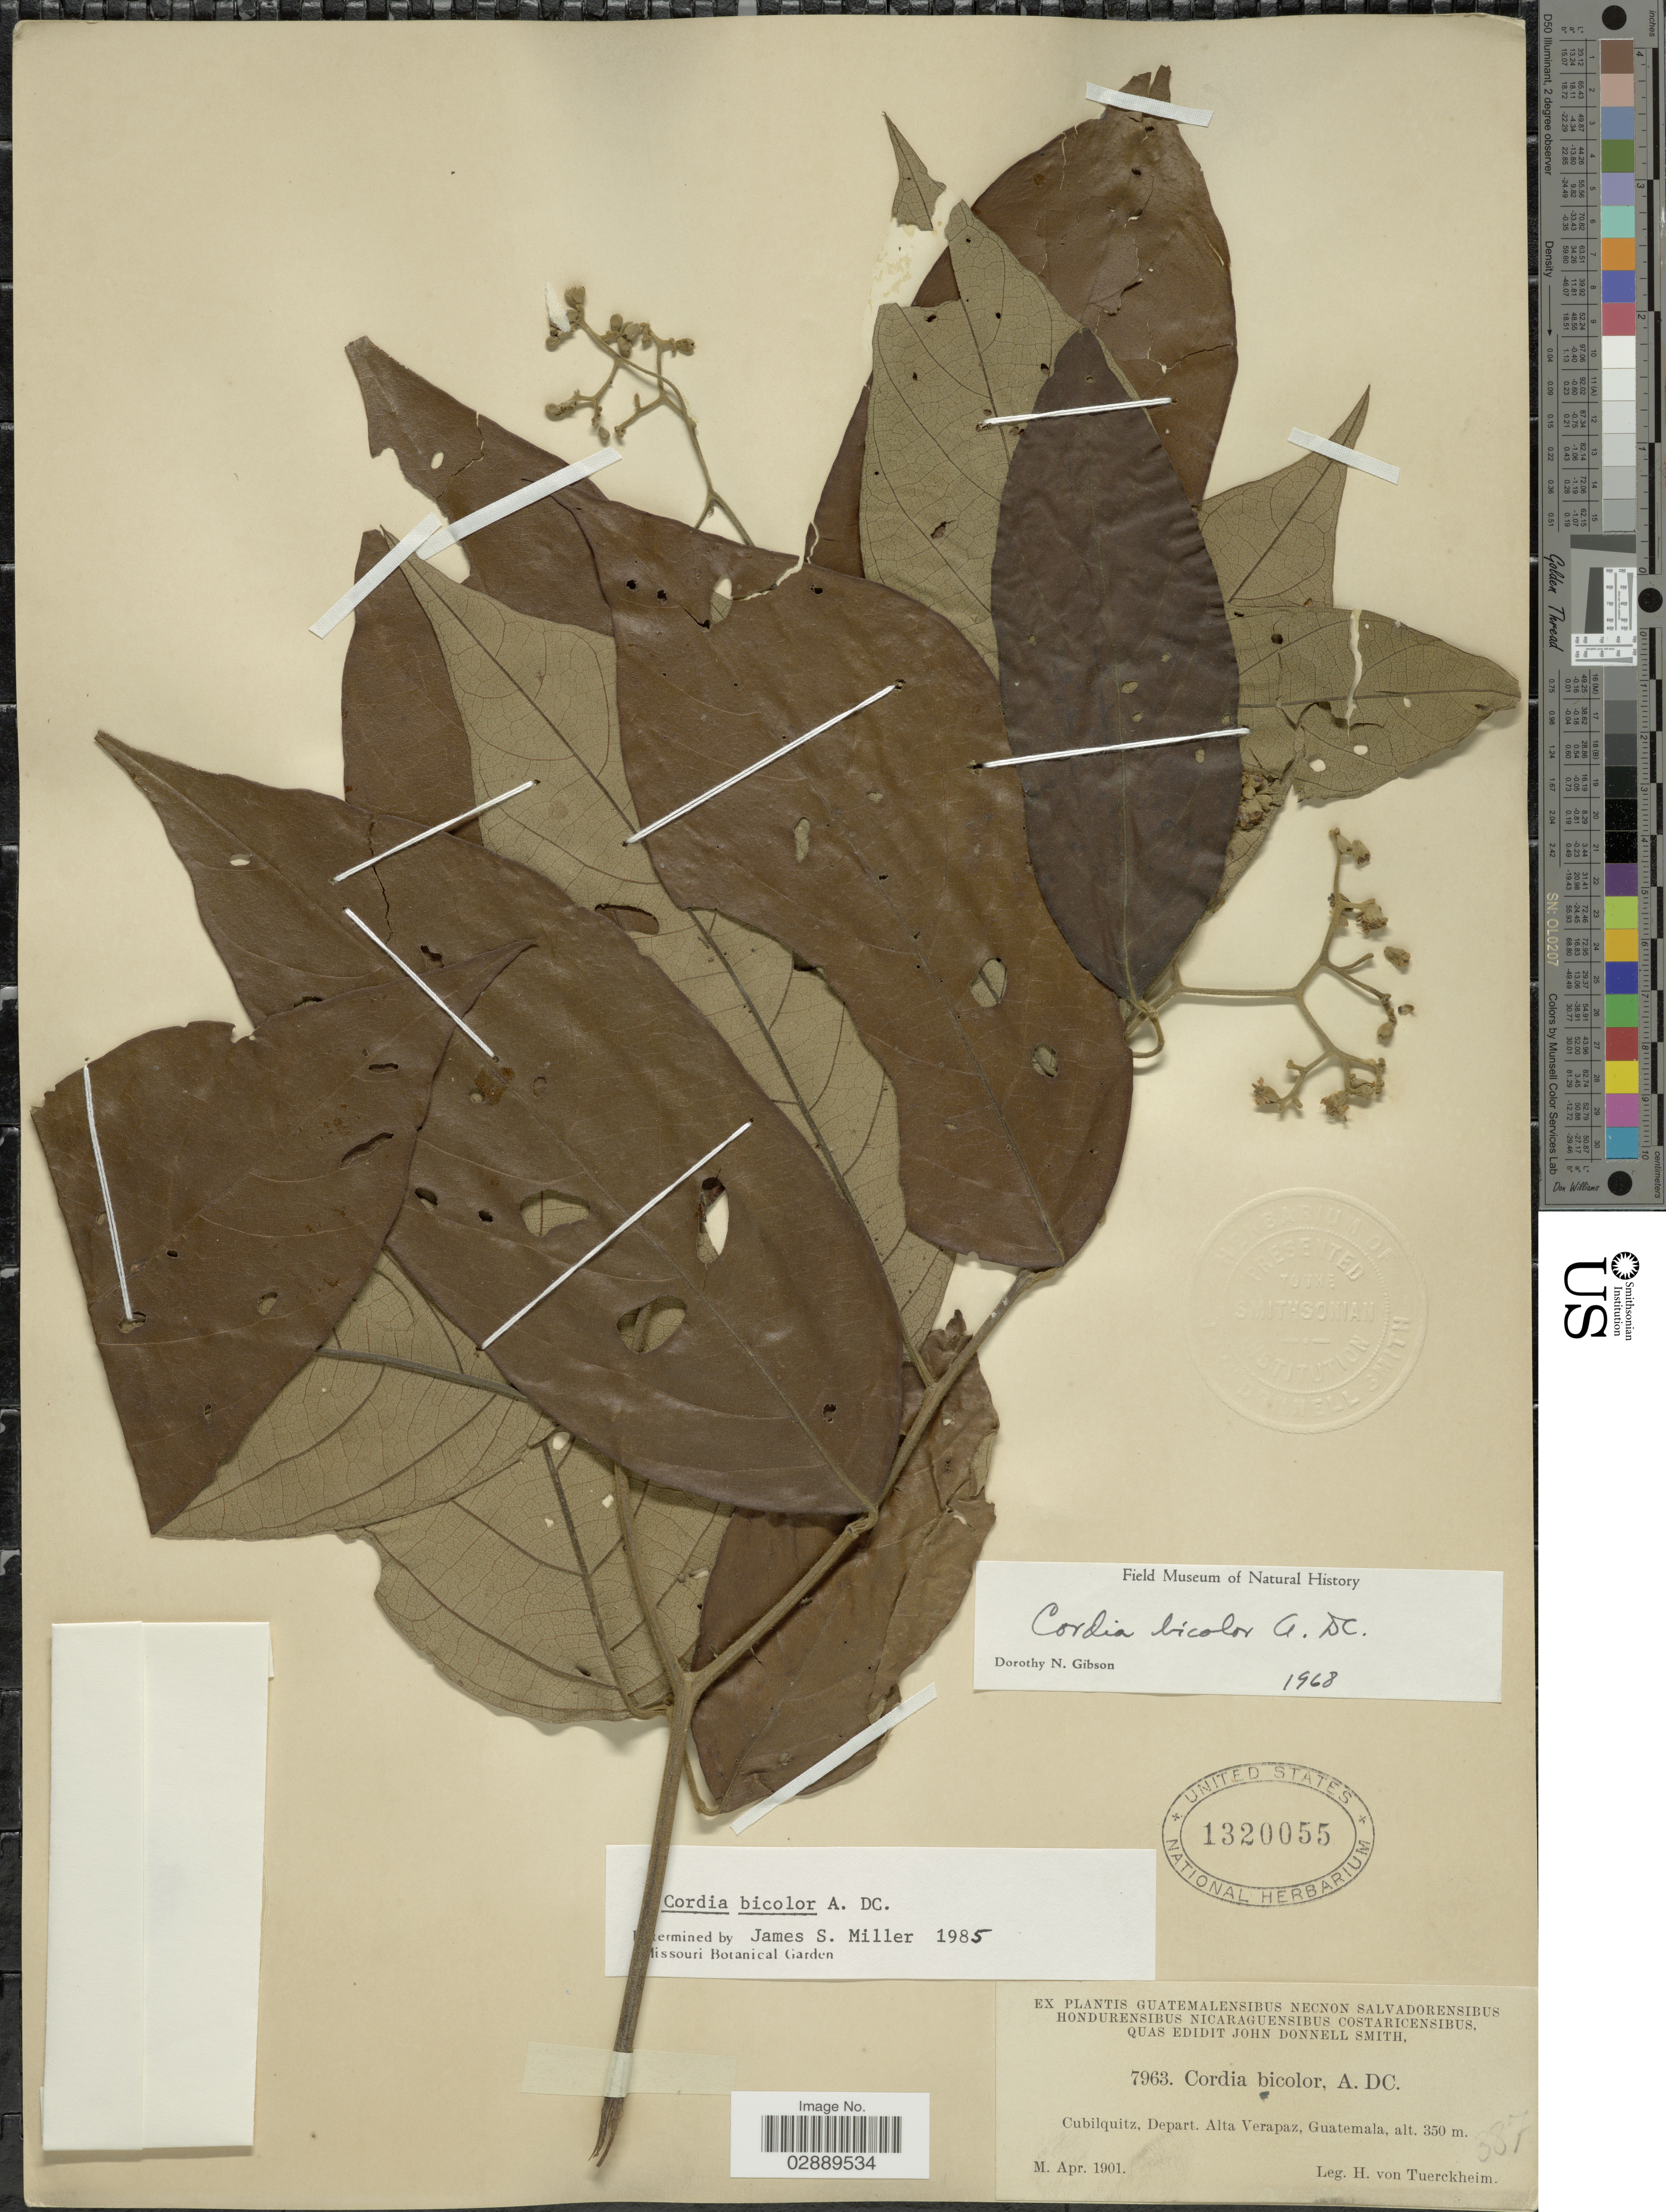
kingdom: Plantae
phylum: Tracheophyta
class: Magnoliopsida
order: Boraginales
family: Cordiaceae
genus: Cordia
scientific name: Cordia bicolor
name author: A. DC.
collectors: H. von Türckheim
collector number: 7963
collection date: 1901-04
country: Guatemala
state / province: Alta Verapaz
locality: Cubilquitz, Depart. Alta Verapaz.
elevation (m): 350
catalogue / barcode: US 1320055